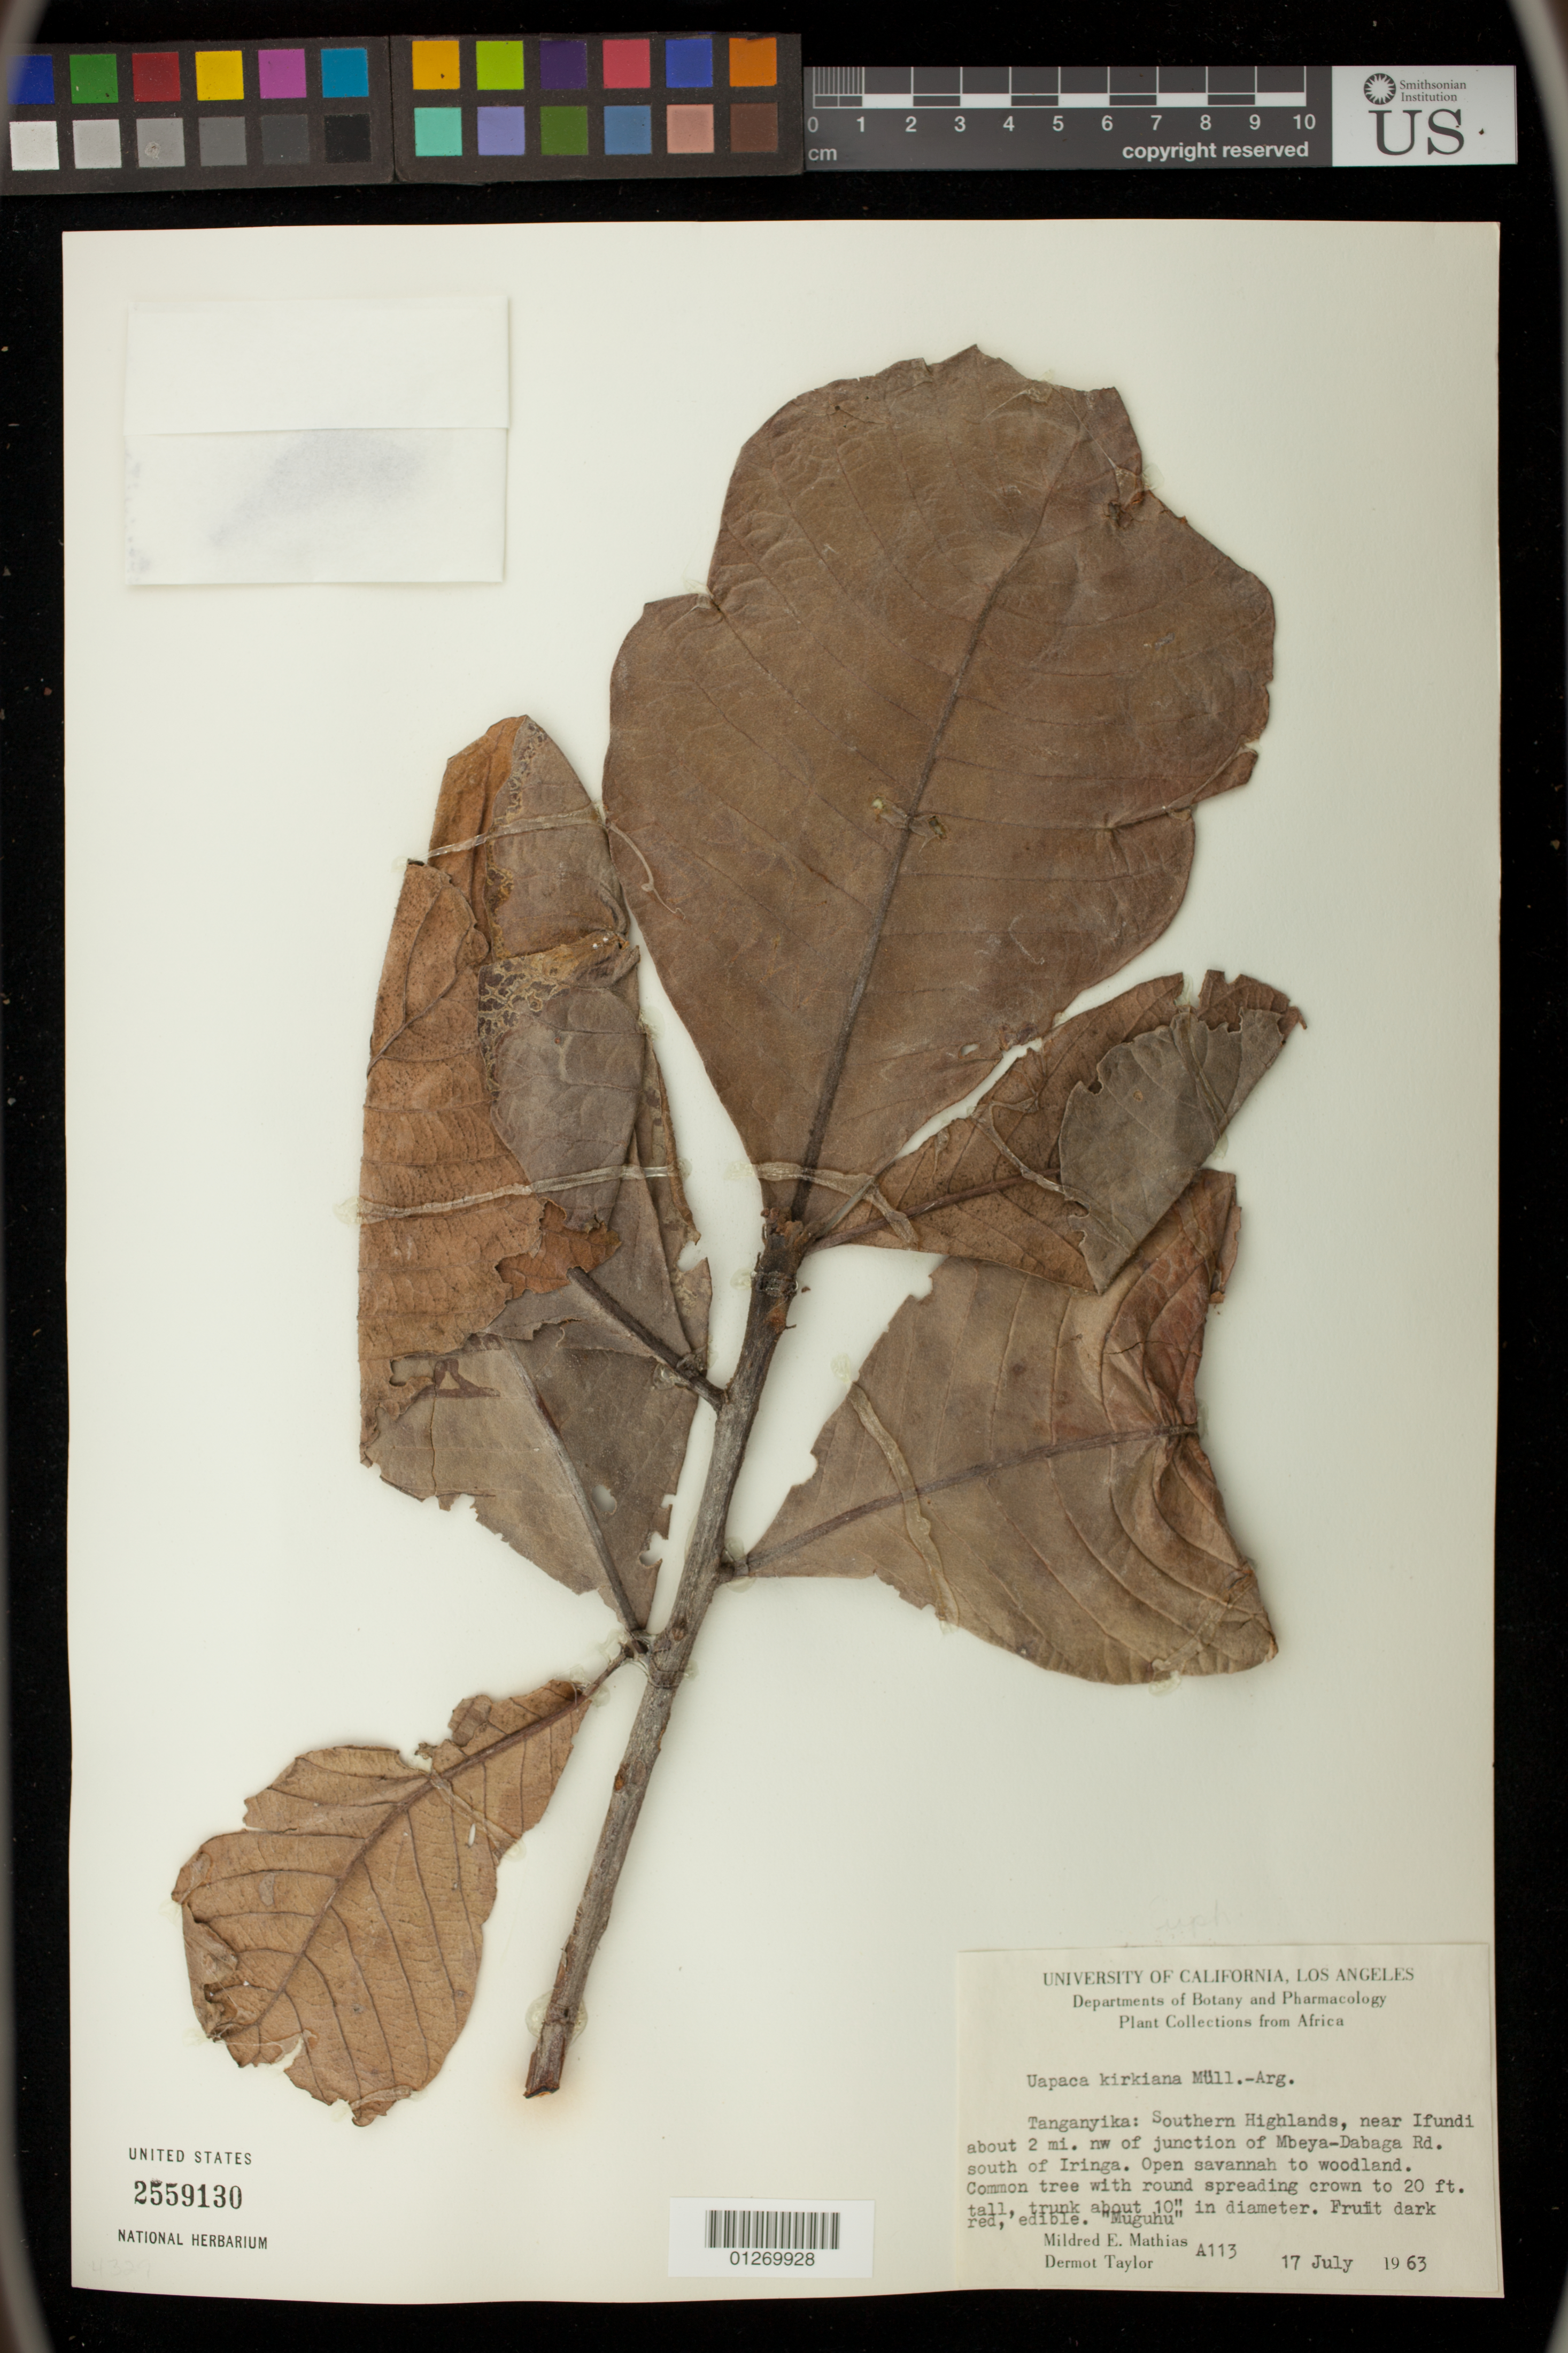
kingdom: Plantae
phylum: Tracheophyta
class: Magnoliopsida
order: Malpighiales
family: Phyllanthaceae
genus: Uapaca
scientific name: Uapaca kirkiana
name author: Müll. Arg.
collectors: M. E. Mathias & D. Taylor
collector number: A113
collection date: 1963-07-17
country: Tanzania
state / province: Iringa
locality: Tanganyika: Southern Highlands, near Ifundi about 2 mi. nw of junction of Mbeya-Dabaga Rd. south of Iringa.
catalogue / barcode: US 2559130